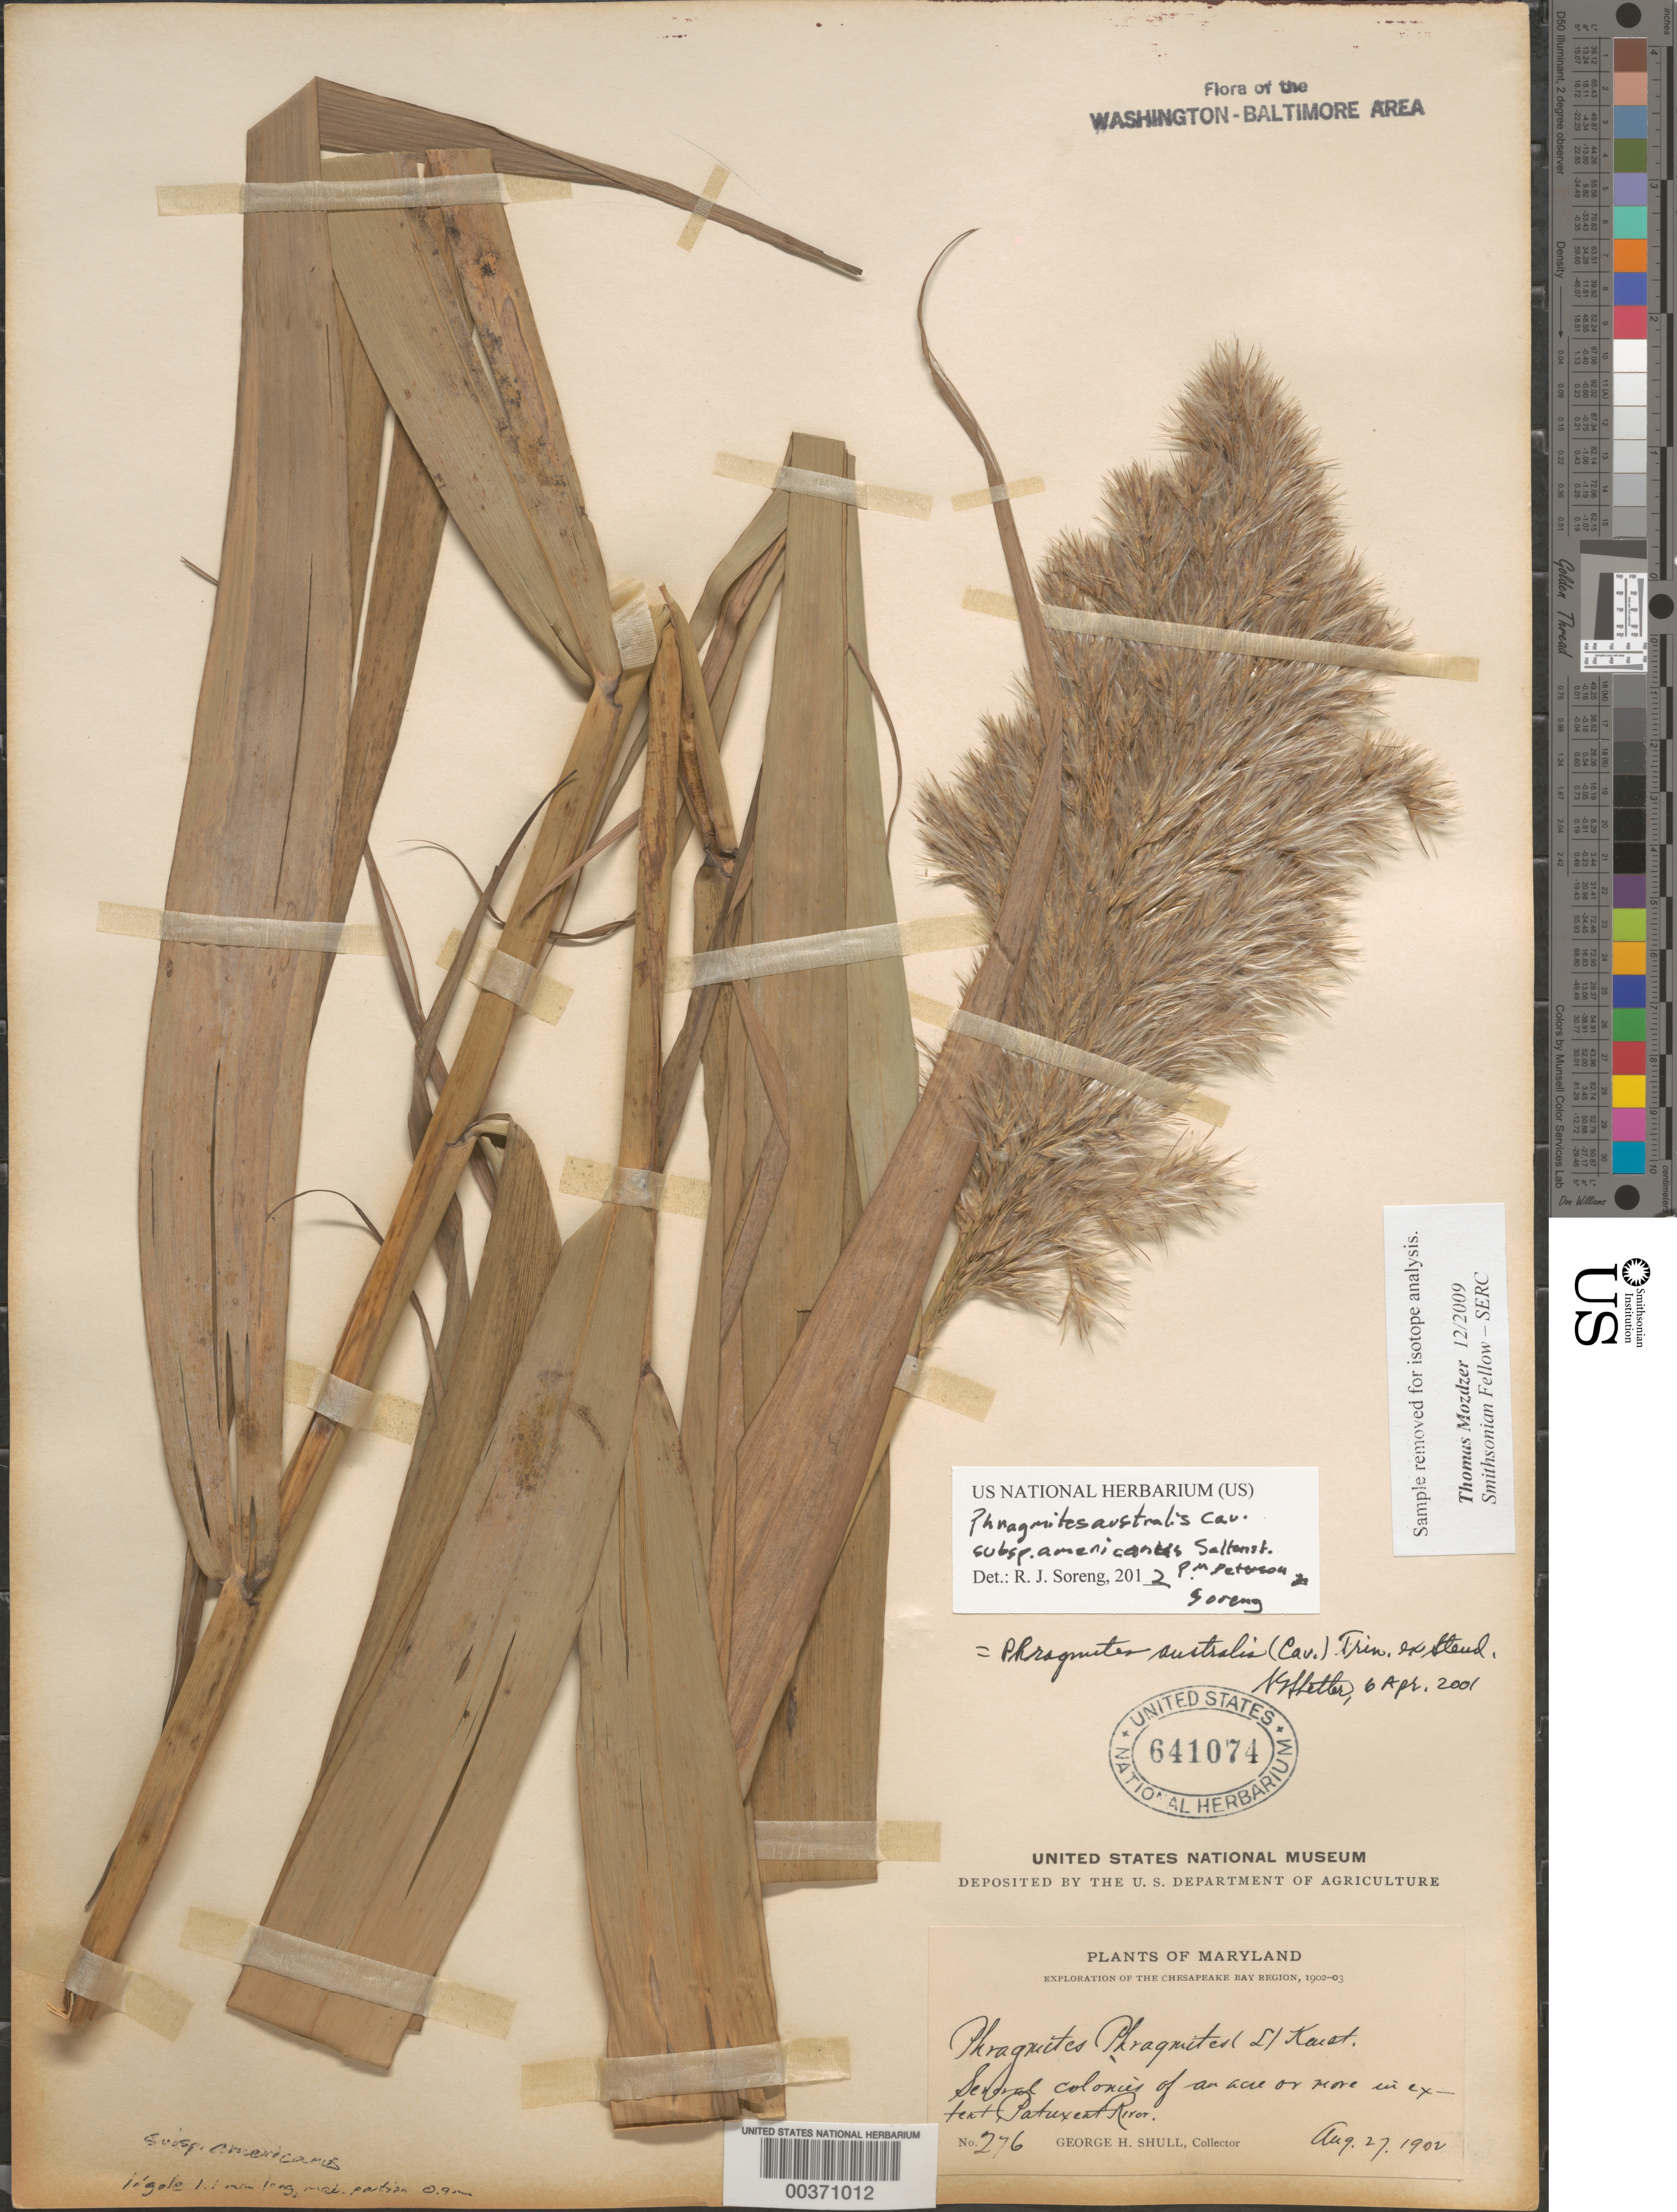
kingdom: Plantae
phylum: Tracheophyta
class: Liliopsida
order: Poales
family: Poaceae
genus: Phragmites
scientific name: Phragmites australis subsp. americanus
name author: Saltonstall & et al.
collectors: G. H. Shull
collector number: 276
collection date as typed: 27 Aug 1902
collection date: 1902-08-27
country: United States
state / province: Maryland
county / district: Prince George's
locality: Patuxent River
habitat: Marsh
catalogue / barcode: US 641074